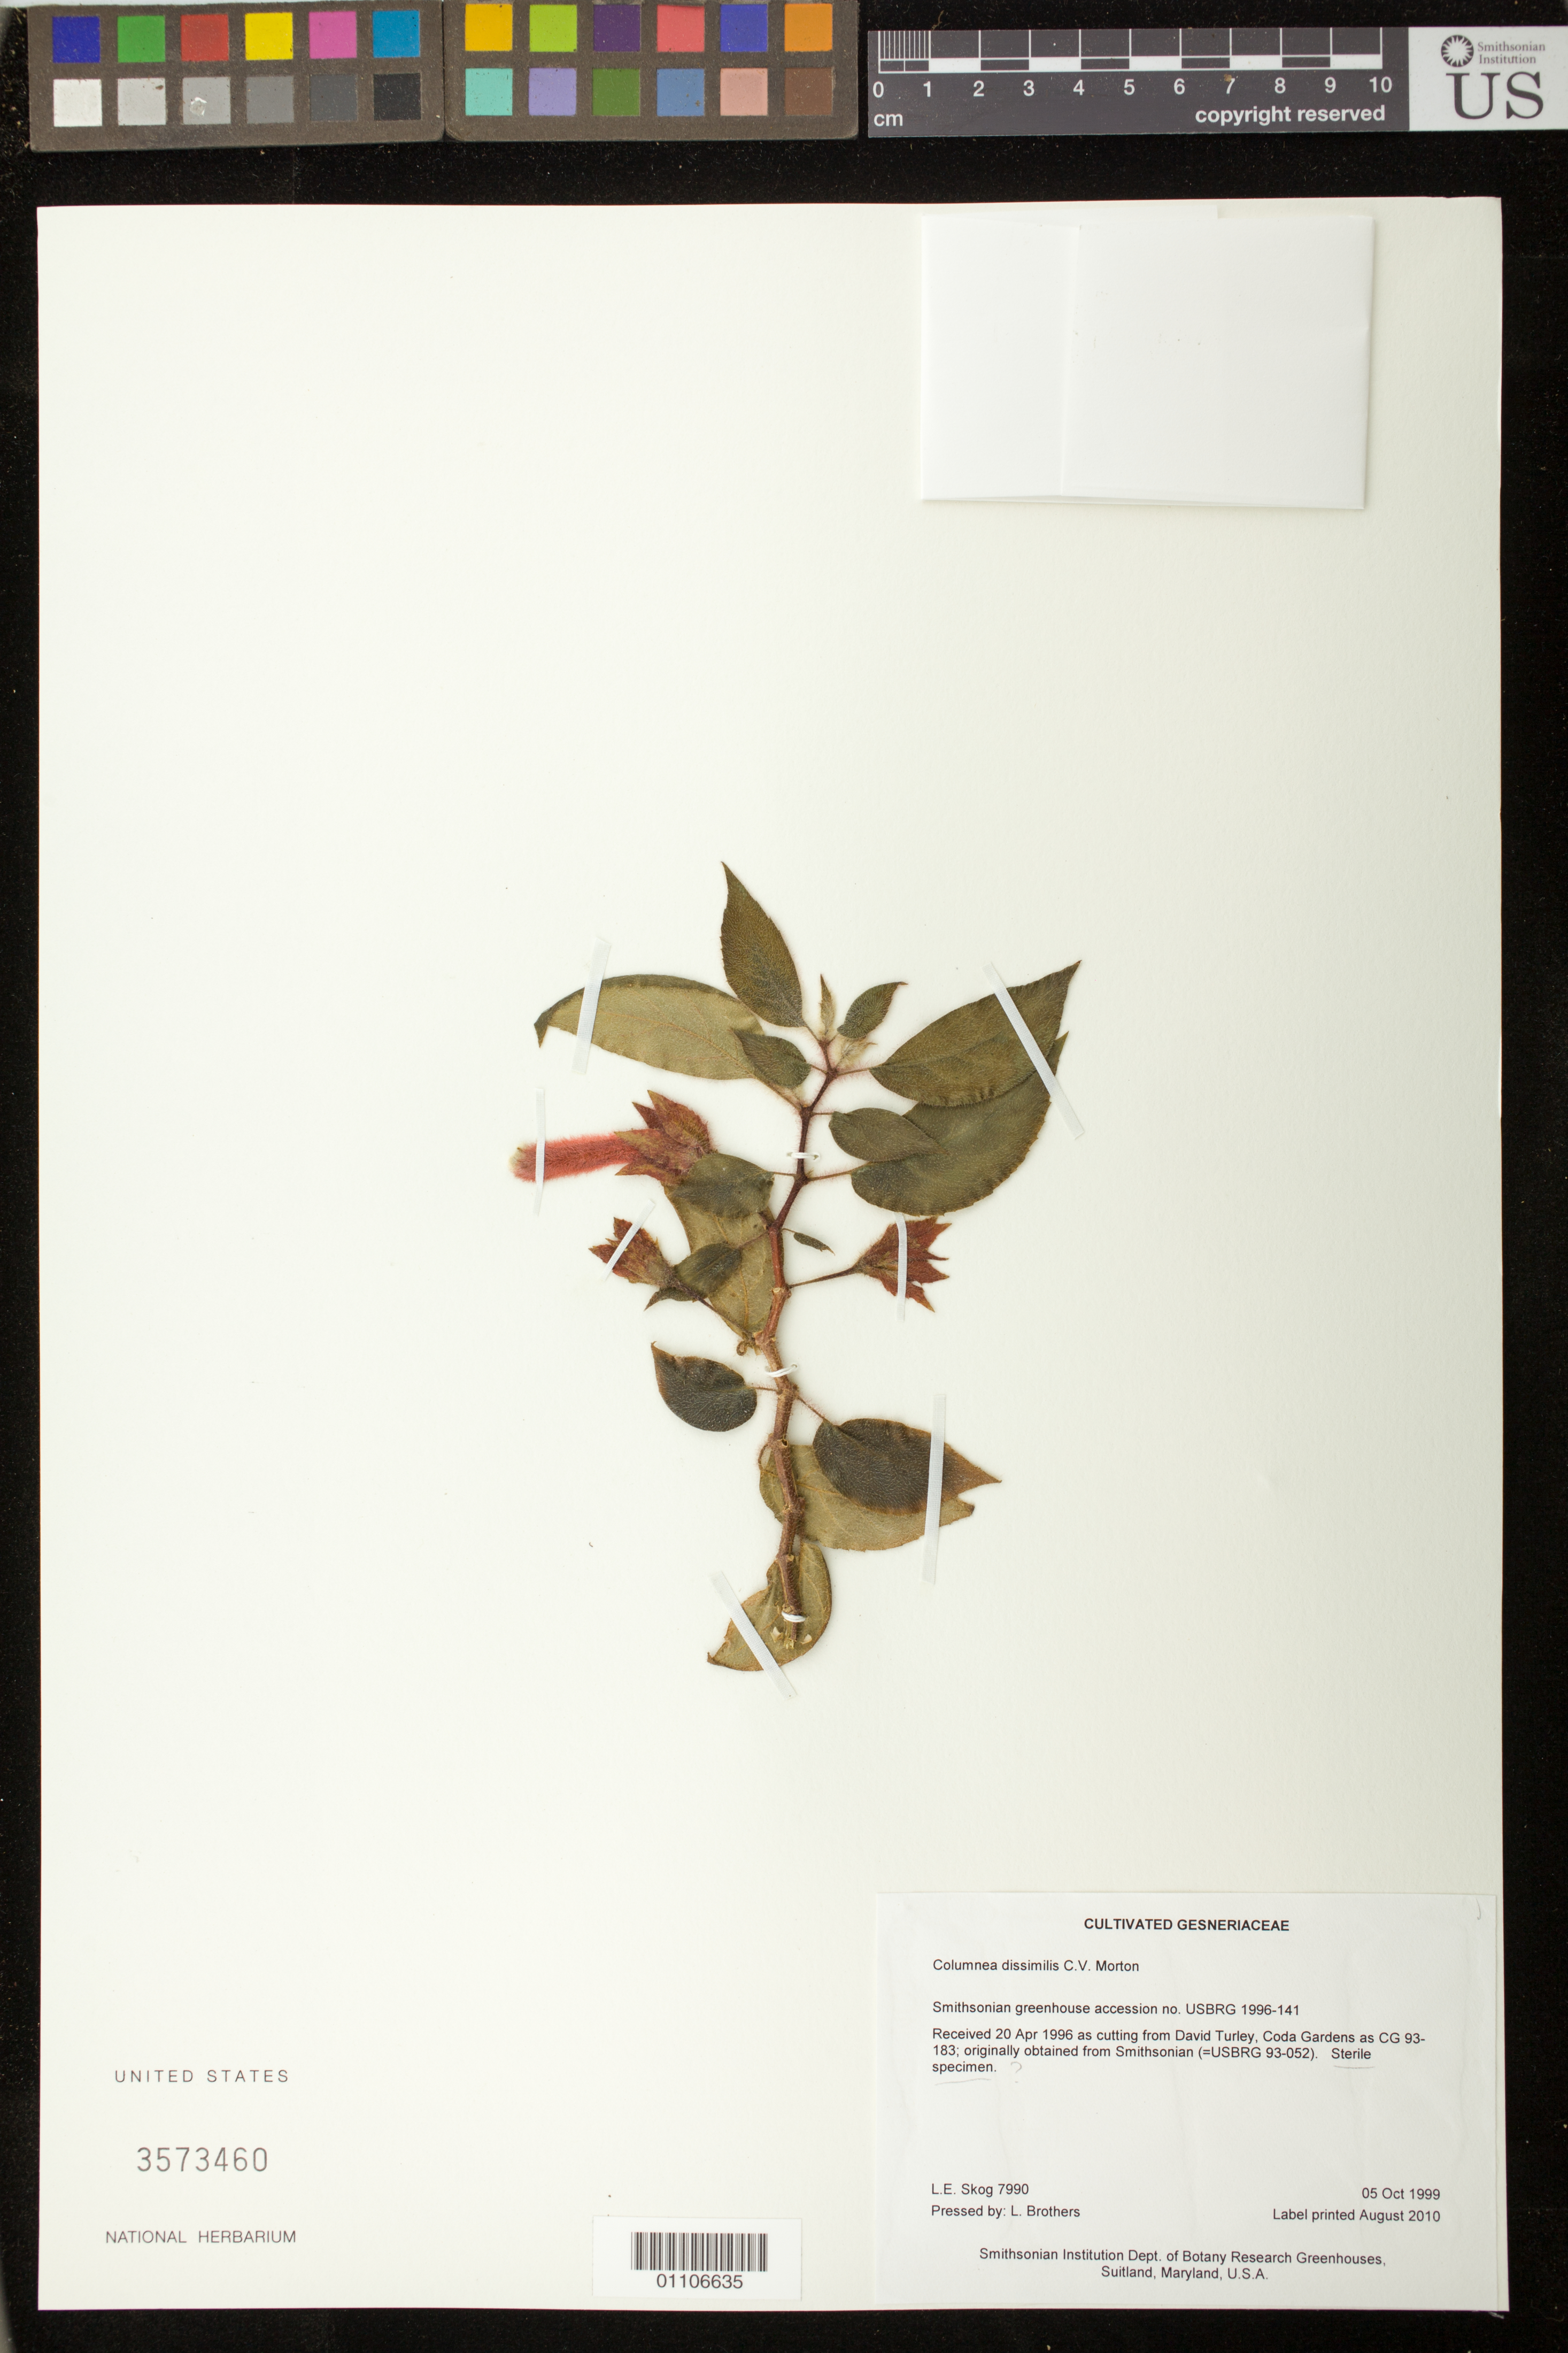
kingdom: Plantae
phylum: Tracheophyta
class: Magnoliopsida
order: Lamiales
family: Gesneriaceae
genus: Columnea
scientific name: Columnea dissimilis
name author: C.V. Morton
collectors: L. E. Skog & L. Brothers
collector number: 7990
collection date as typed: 05 Oct 1999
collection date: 1999-10-05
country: United States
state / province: Maryland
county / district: Prince George's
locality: Smithsonian Institution Dept. of Botany Research Greenhouses, Suitland, Maryland, U.S.A.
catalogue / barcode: US 3573460